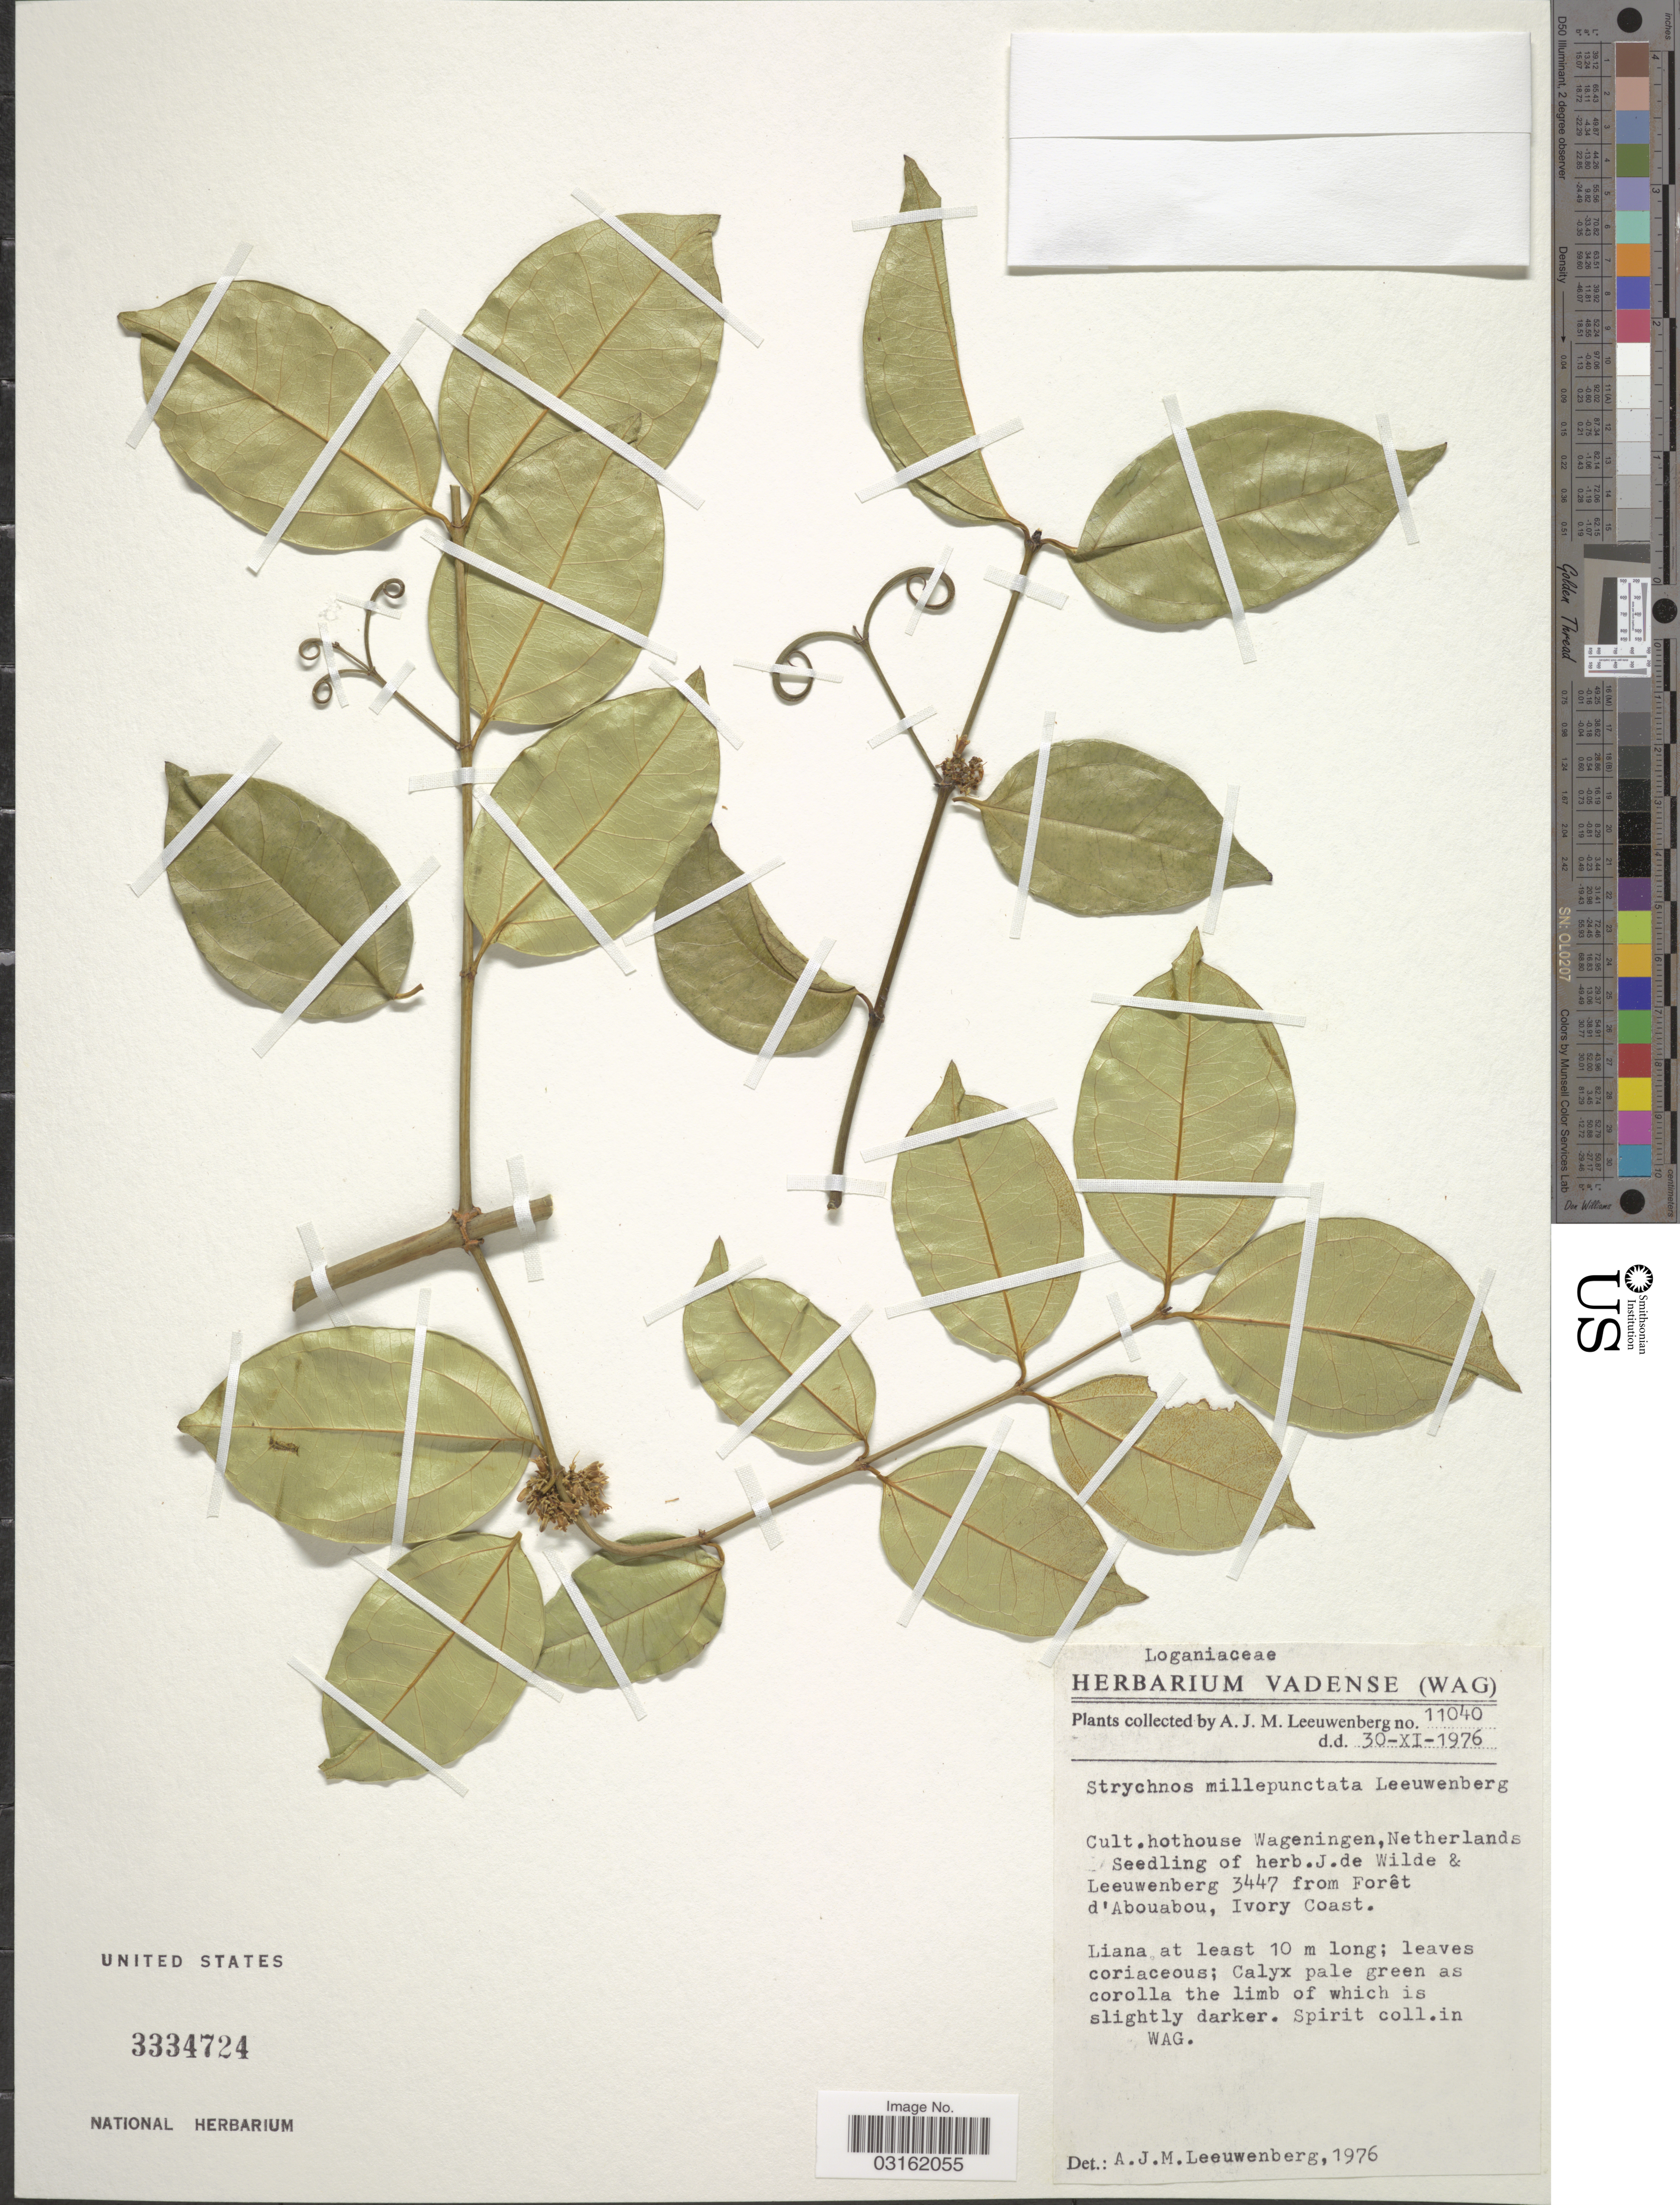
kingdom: Plantae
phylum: Tracheophyta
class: Magnoliopsida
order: Gentianales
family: Loganiaceae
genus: Strychnos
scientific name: Strychnos millepunctata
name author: Leeuwenb.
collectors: A. J. M. Leeuwenberg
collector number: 11040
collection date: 1976-11-30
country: Netherlands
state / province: Gelderland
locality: Cult. hothouse Wageningen, Netherlands.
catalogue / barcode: US 3334724